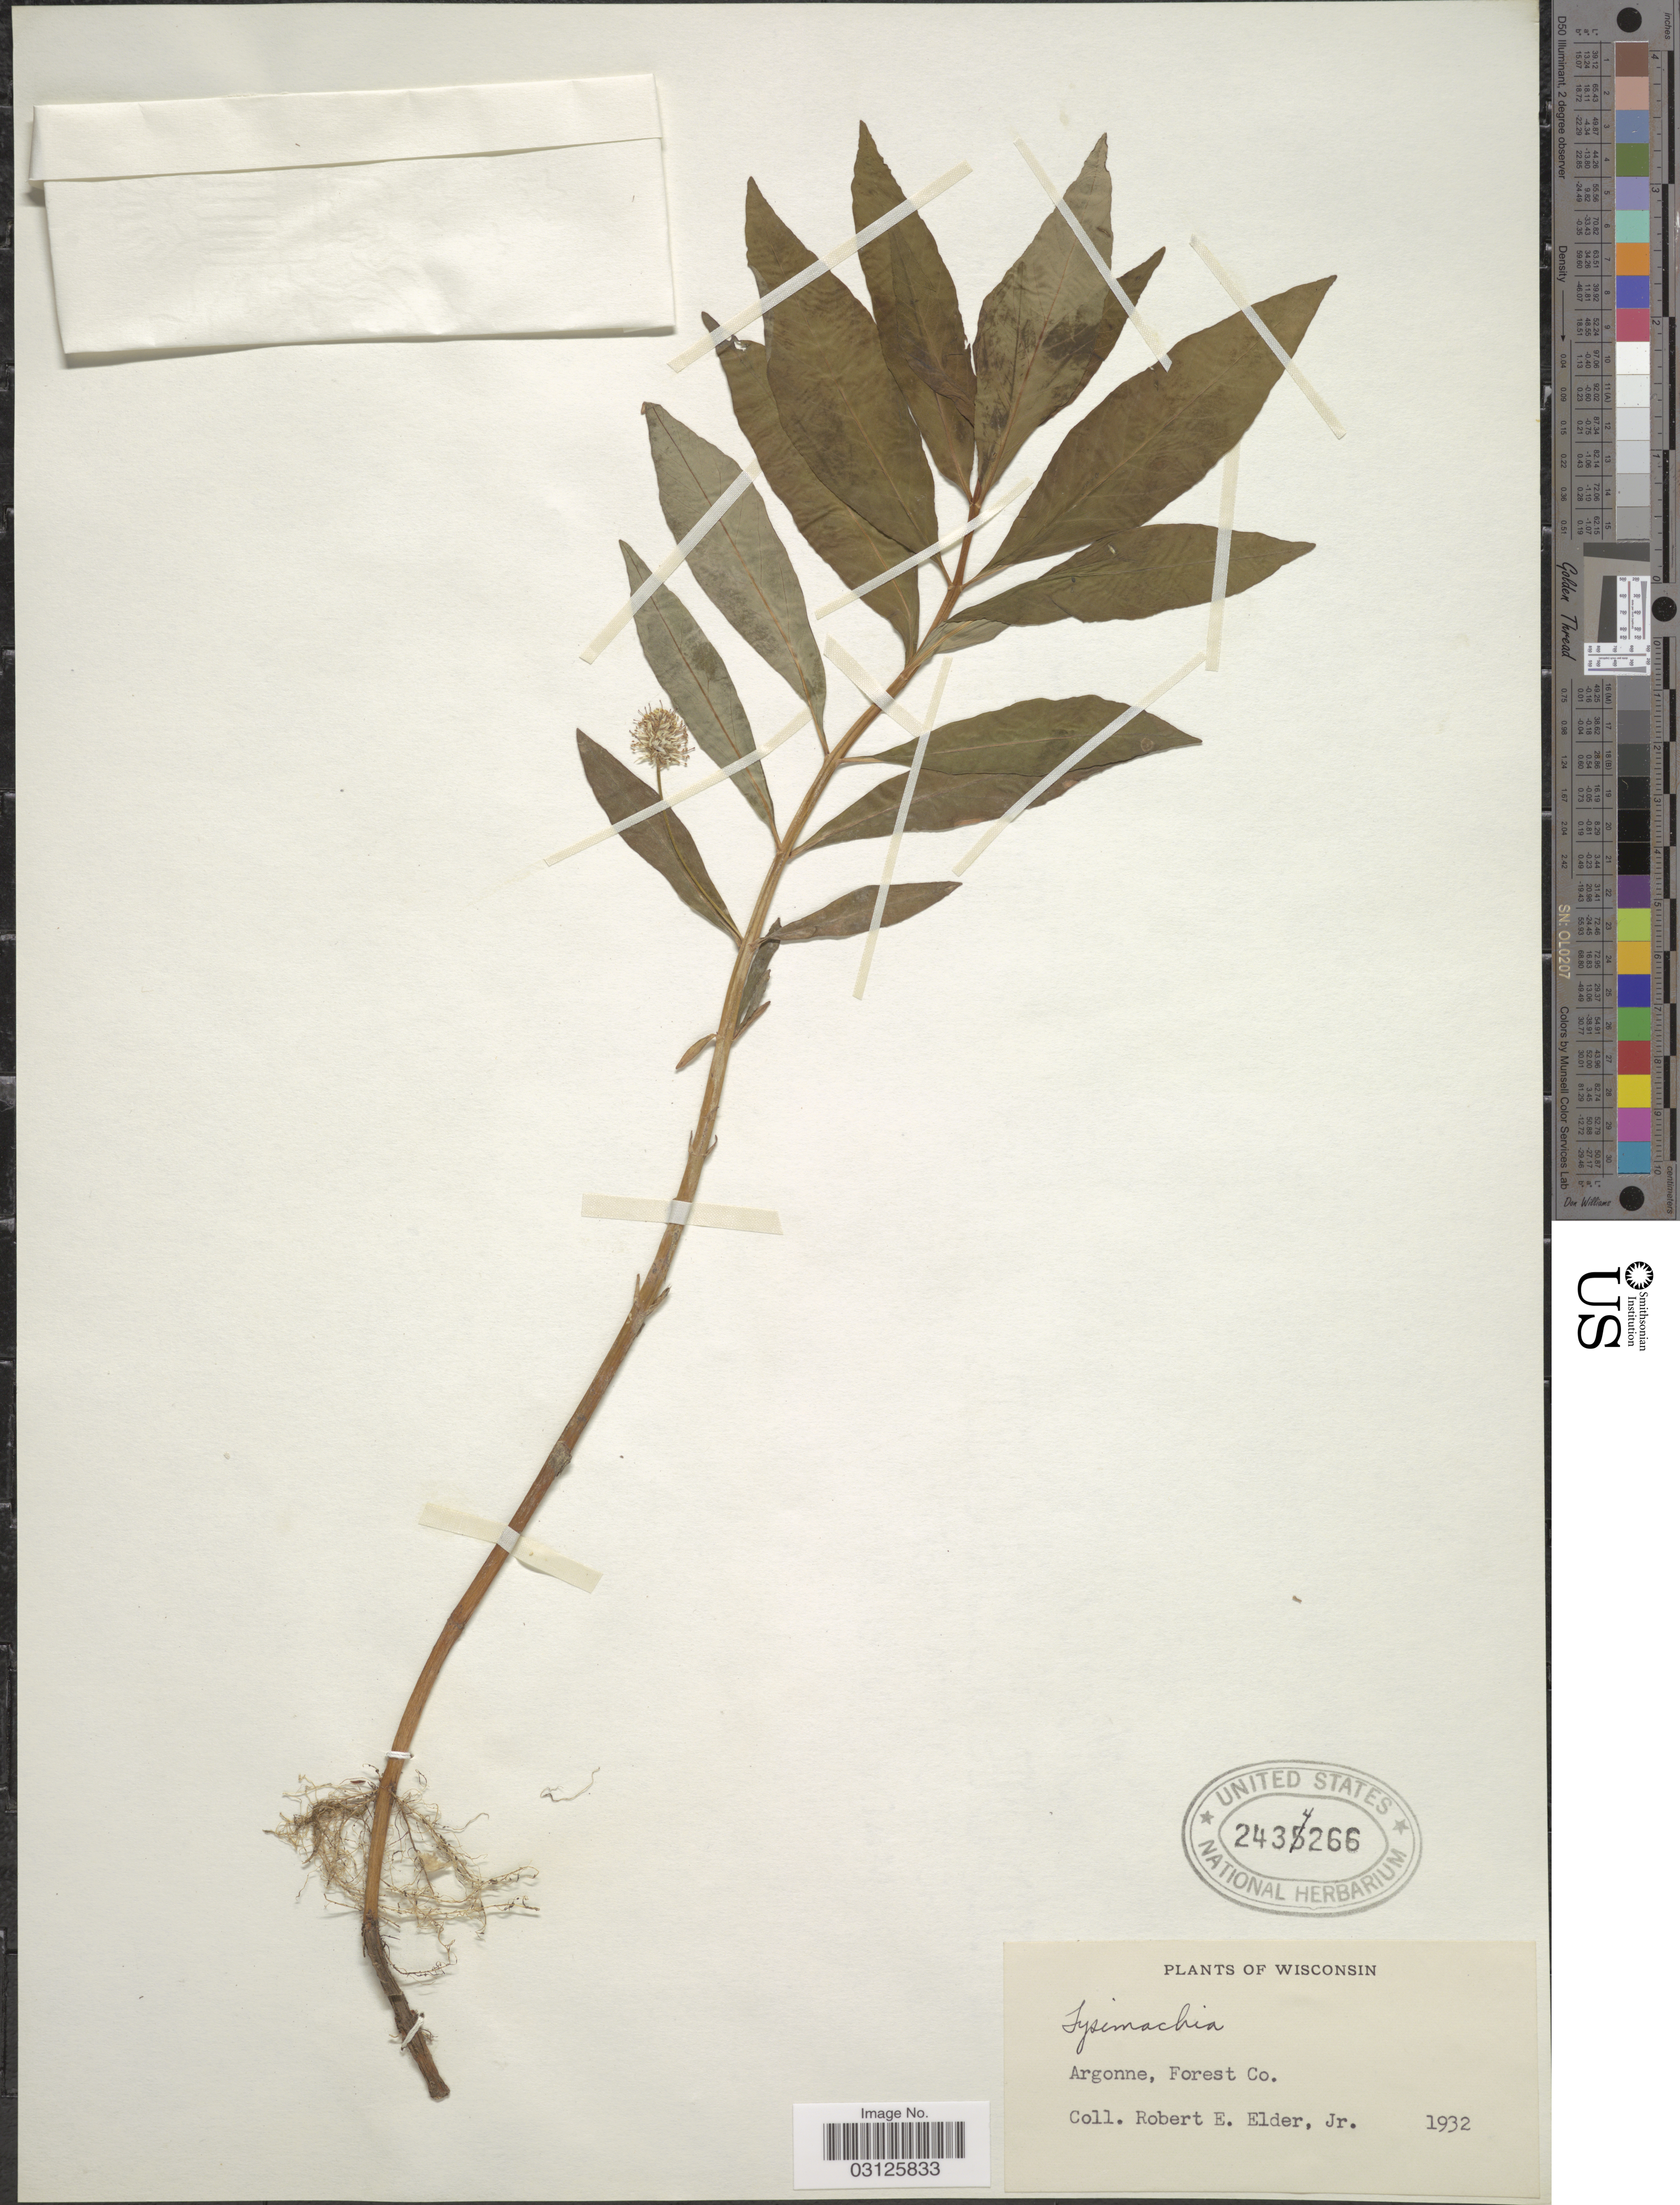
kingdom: Plantae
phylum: Tracheophyta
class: Magnoliopsida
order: Ericales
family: Primulaceae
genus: Lysimachia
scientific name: Lysimachia thyrsiflora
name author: L.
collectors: R. E. Elder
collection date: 1932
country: United States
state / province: Wisconsin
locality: Argonne, Forest Co.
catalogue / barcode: US 2434266